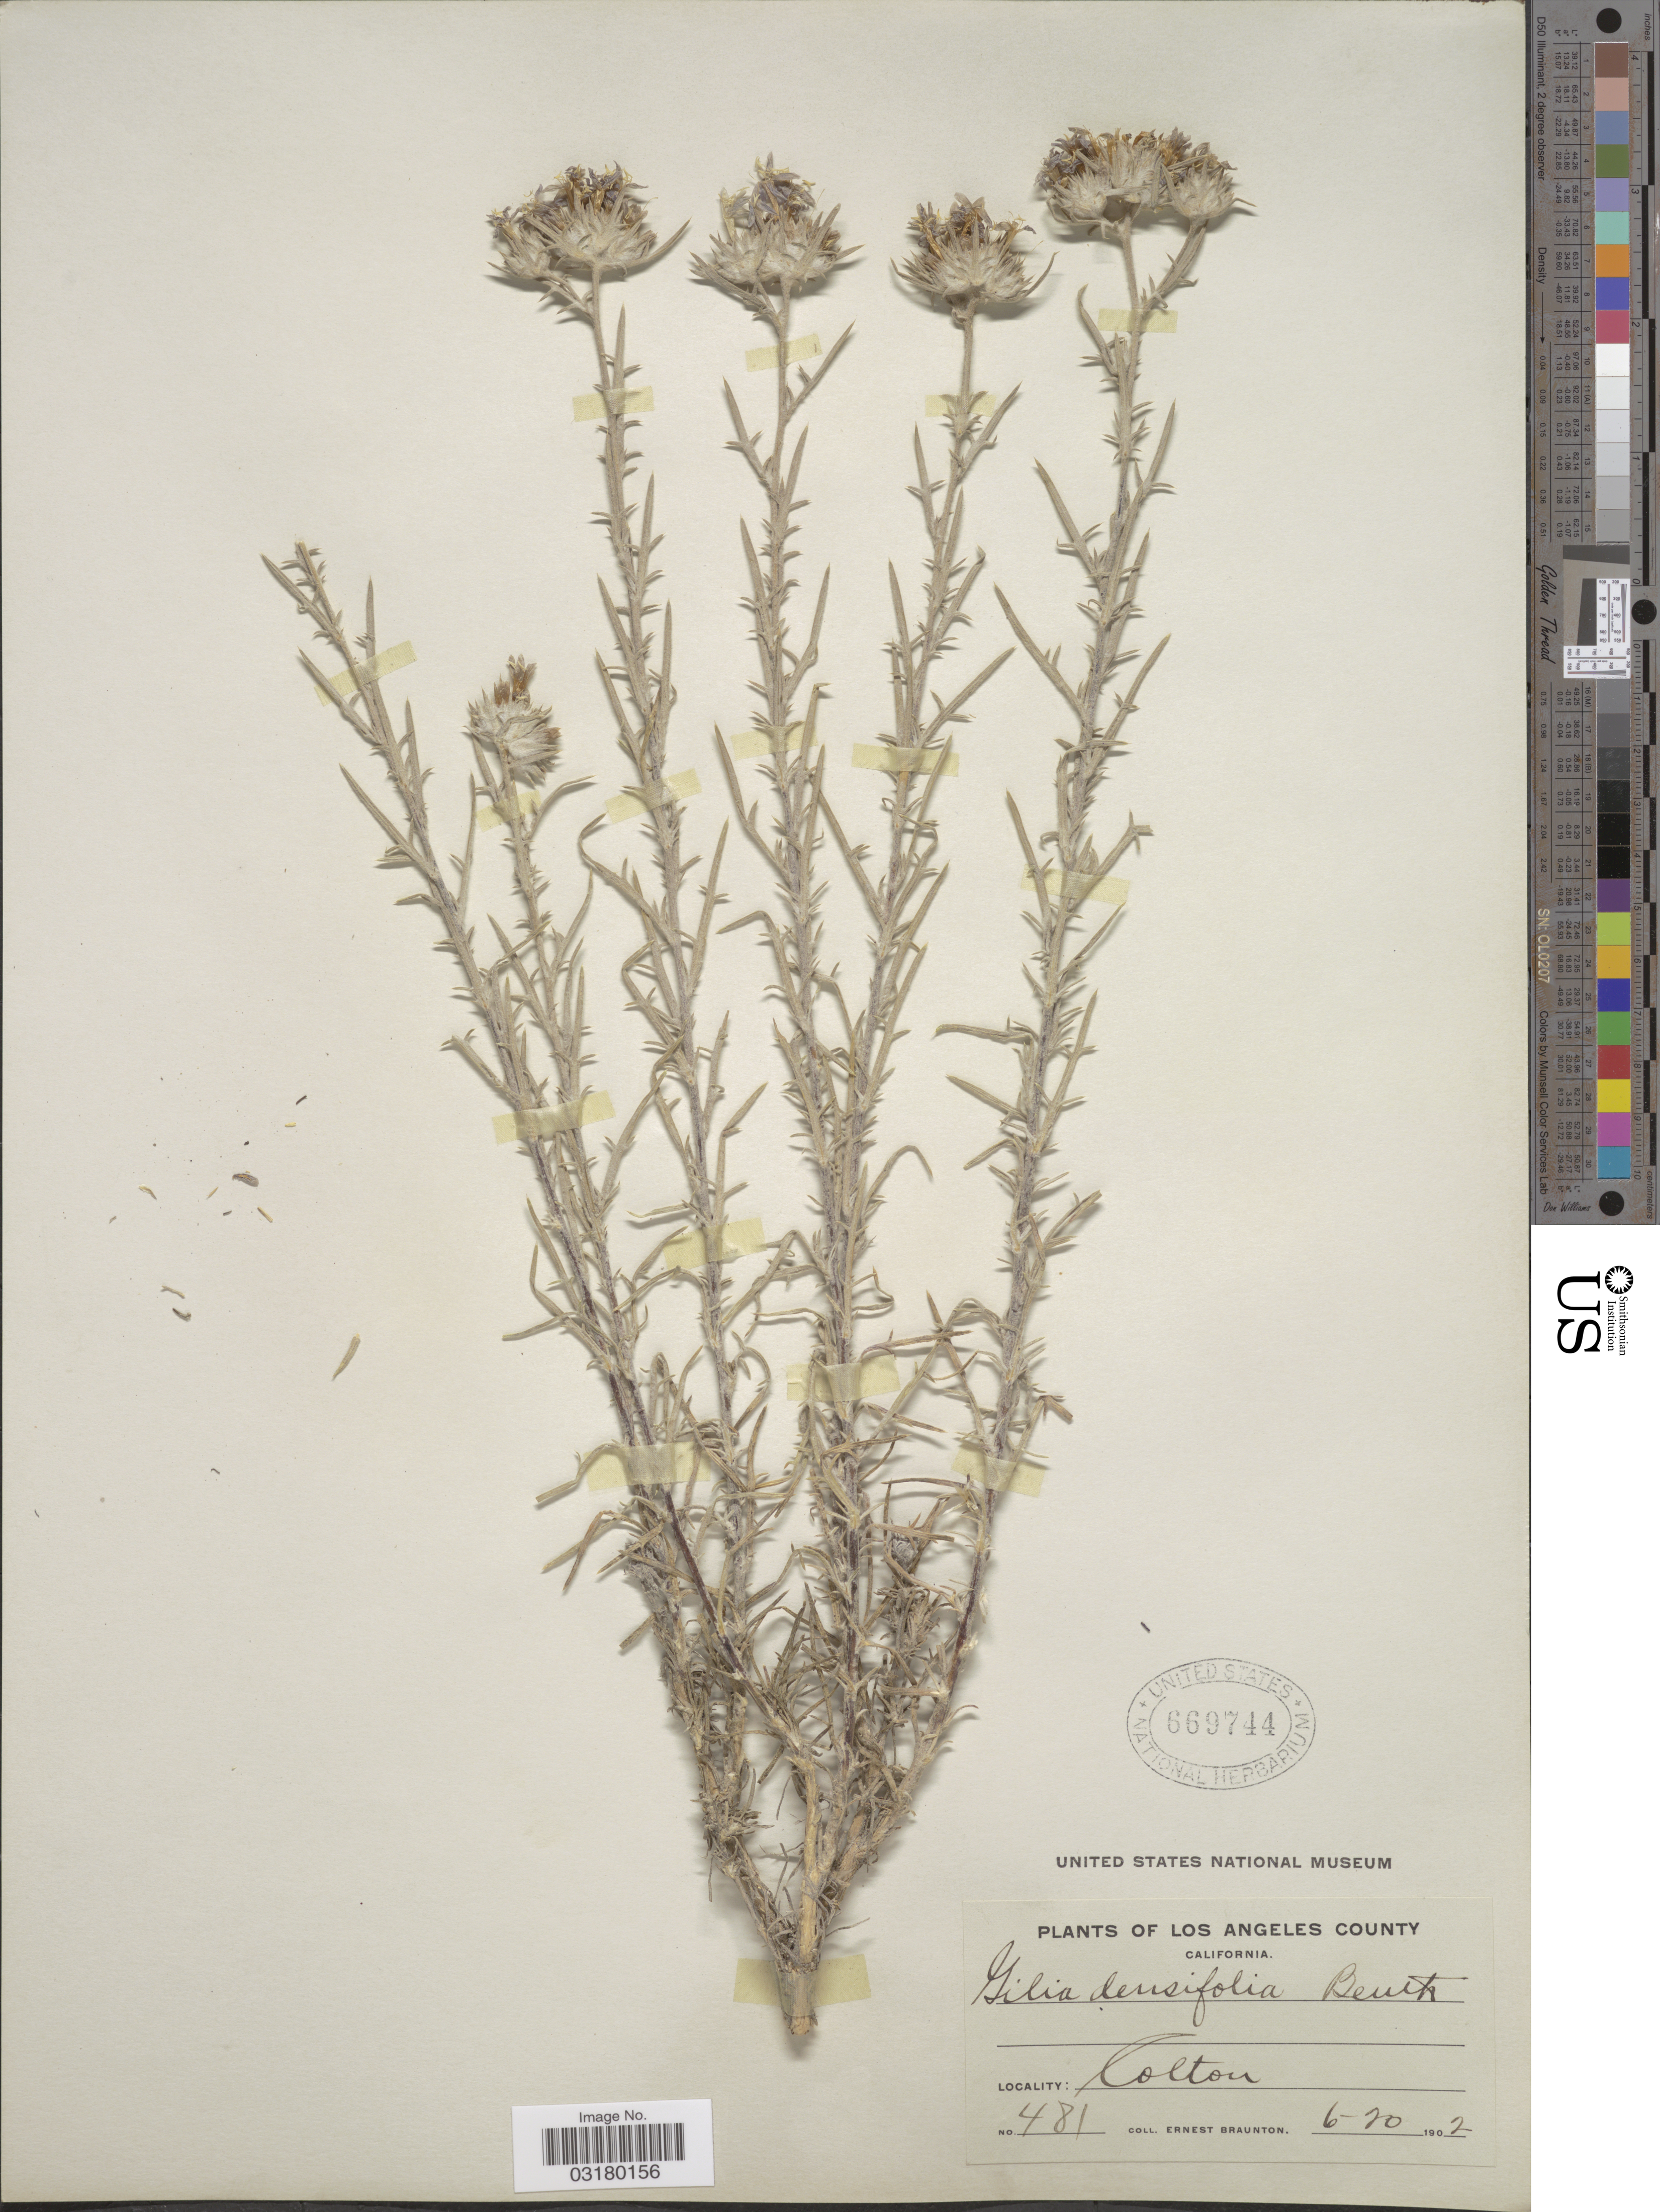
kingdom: Plantae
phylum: Tracheophyta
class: Magnoliopsida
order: Ericales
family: Polemoniaceae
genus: Eriastrum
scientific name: Eriastrum densifolium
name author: (Benth.) H. Mason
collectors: E. Braunton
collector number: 481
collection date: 1902-06-20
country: United States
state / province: California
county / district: Los Angeles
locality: Los Angeles County. Colton.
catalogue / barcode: US 669744